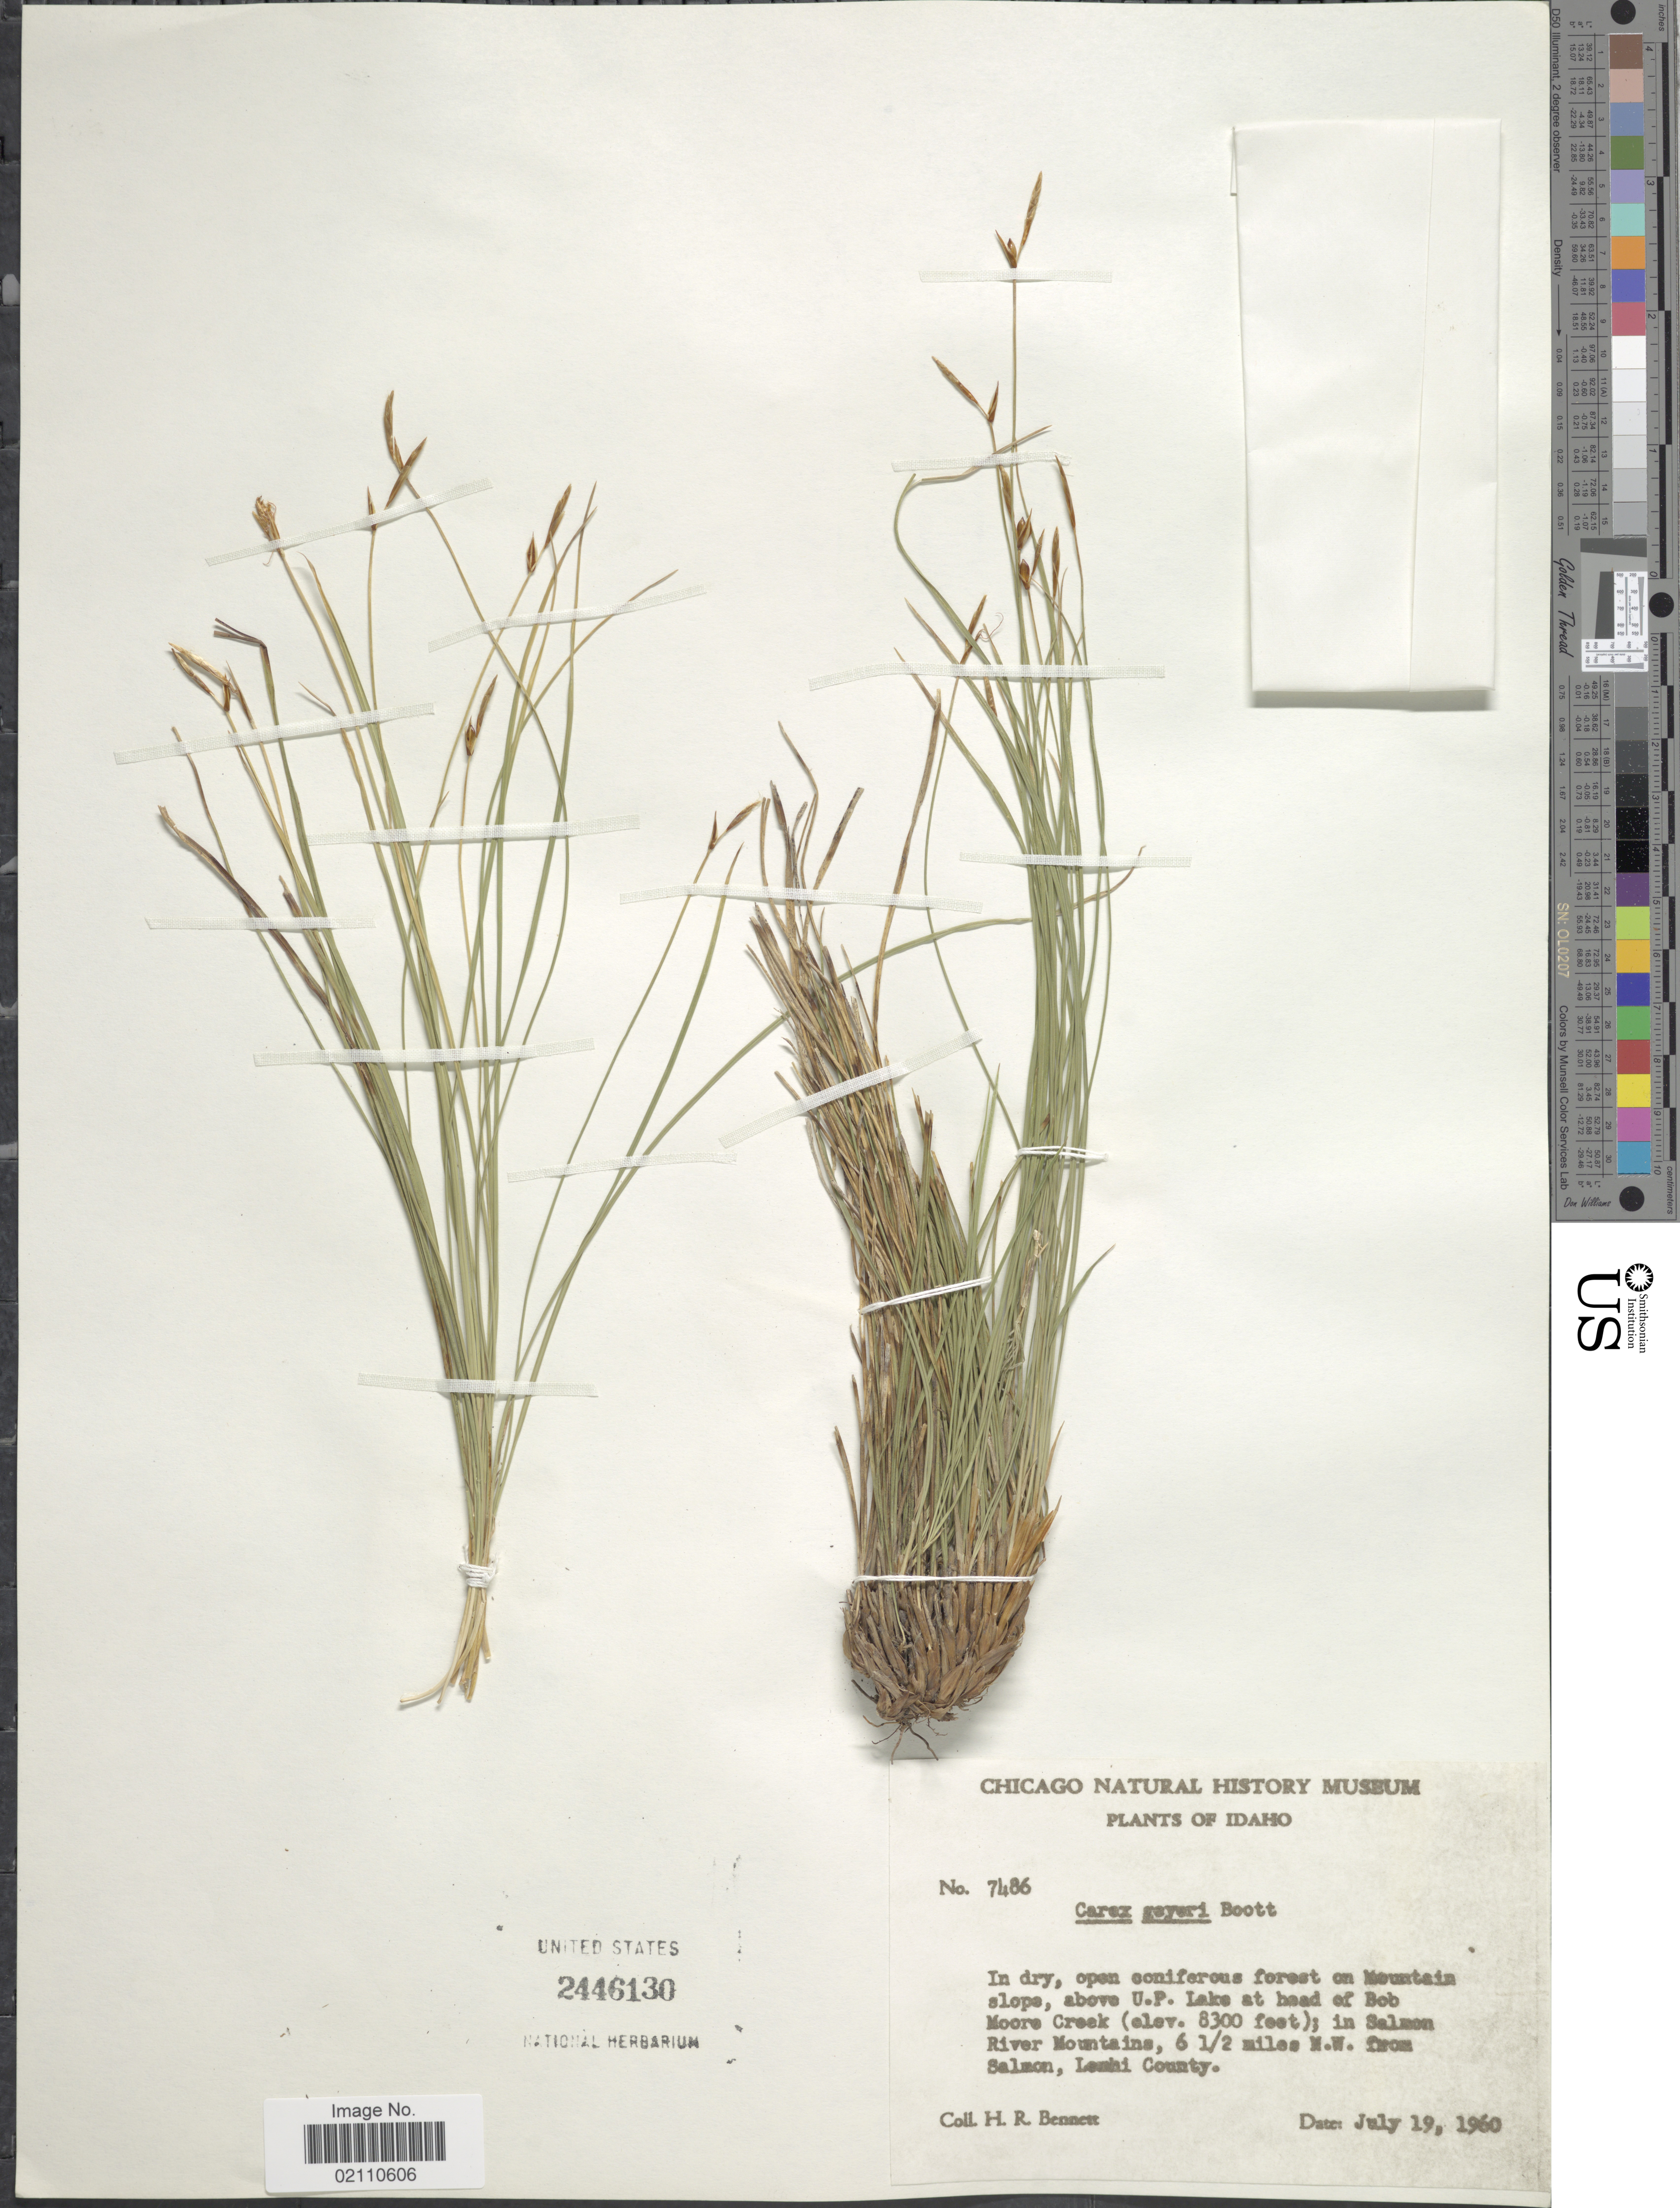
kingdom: Plantae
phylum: Tracheophyta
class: Liliopsida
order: Poales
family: Cyperaceae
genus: Carex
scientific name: Carex geyeri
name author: Boott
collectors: H. R. Bennett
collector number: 7486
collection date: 1960-07-19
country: United States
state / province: Idaho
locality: On Mountain slope, above U. P. Lake at head of Bo0b Moore Creek in salmon River Mountains, 6 1/2 miles N. W. from Salmon, lemhi County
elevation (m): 2530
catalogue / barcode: US 2446130